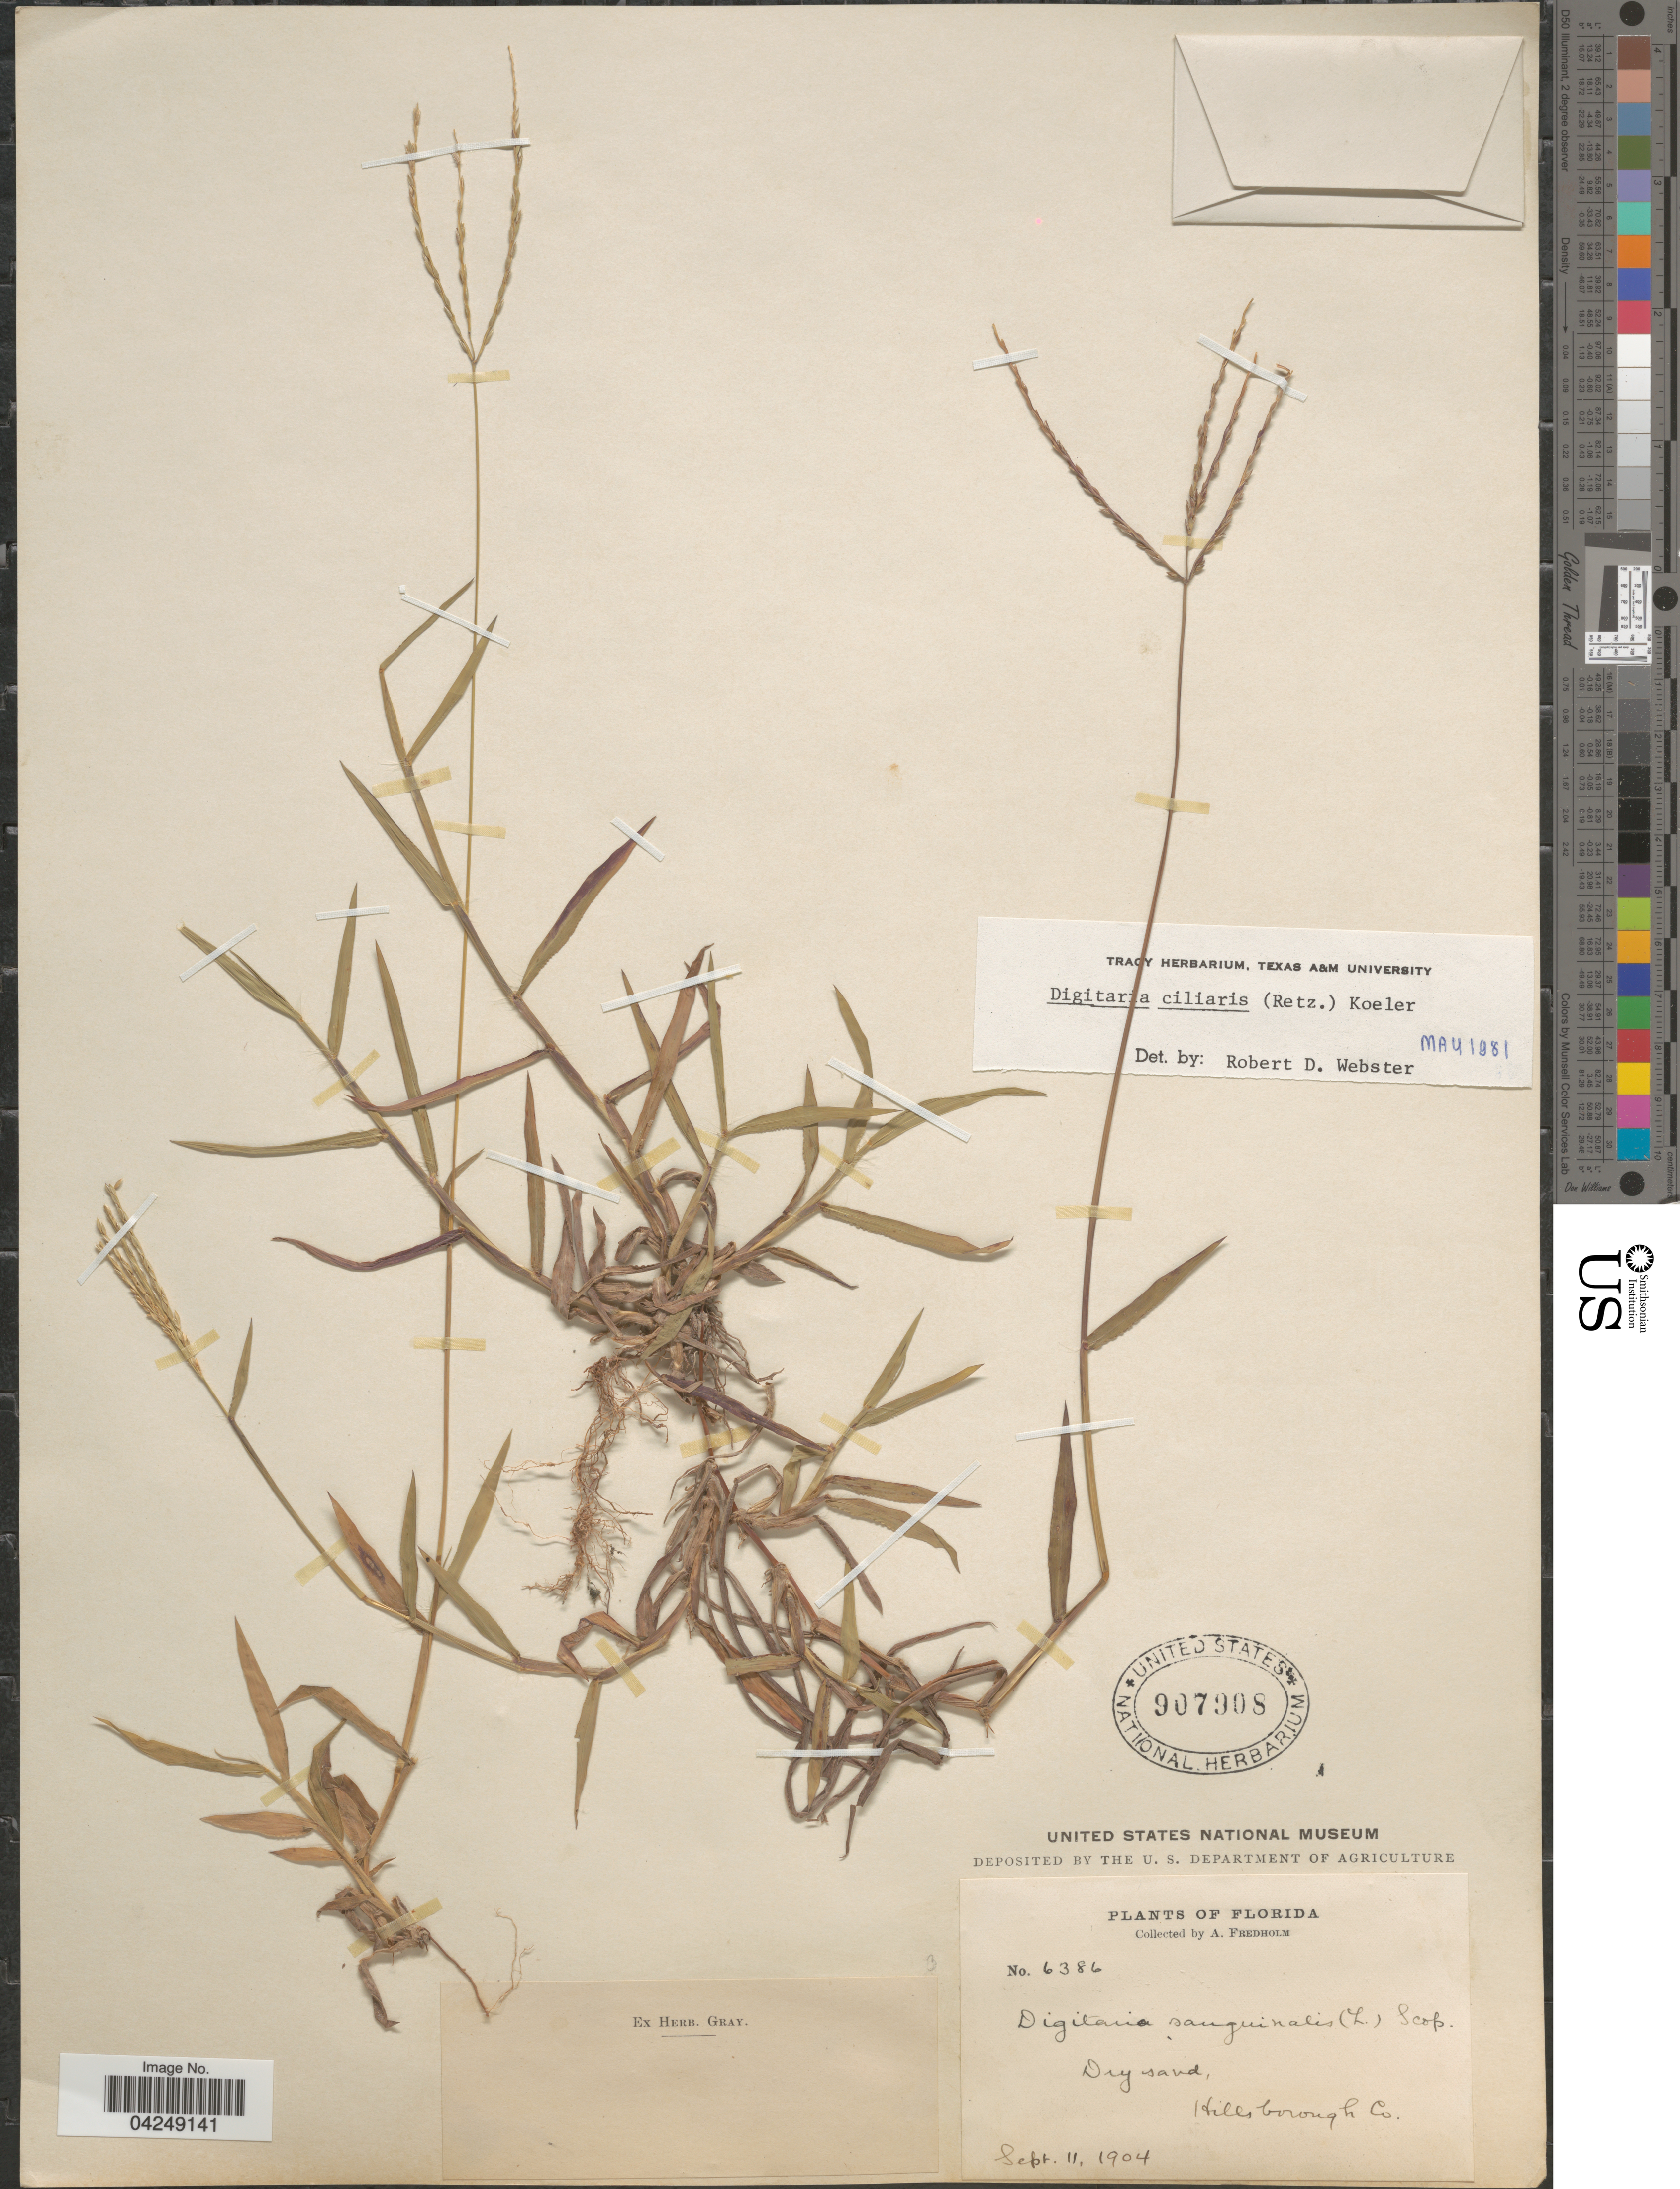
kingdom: Plantae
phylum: Tracheophyta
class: Liliopsida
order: Poales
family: Poaceae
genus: Digitaria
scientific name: Digitaria ciliaris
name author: (Retz.) Koeler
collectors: A. Fredholm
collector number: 6386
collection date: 1904-09-11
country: United States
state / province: Florida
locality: Dry sand, Hillsborough Co.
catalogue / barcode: US 907908